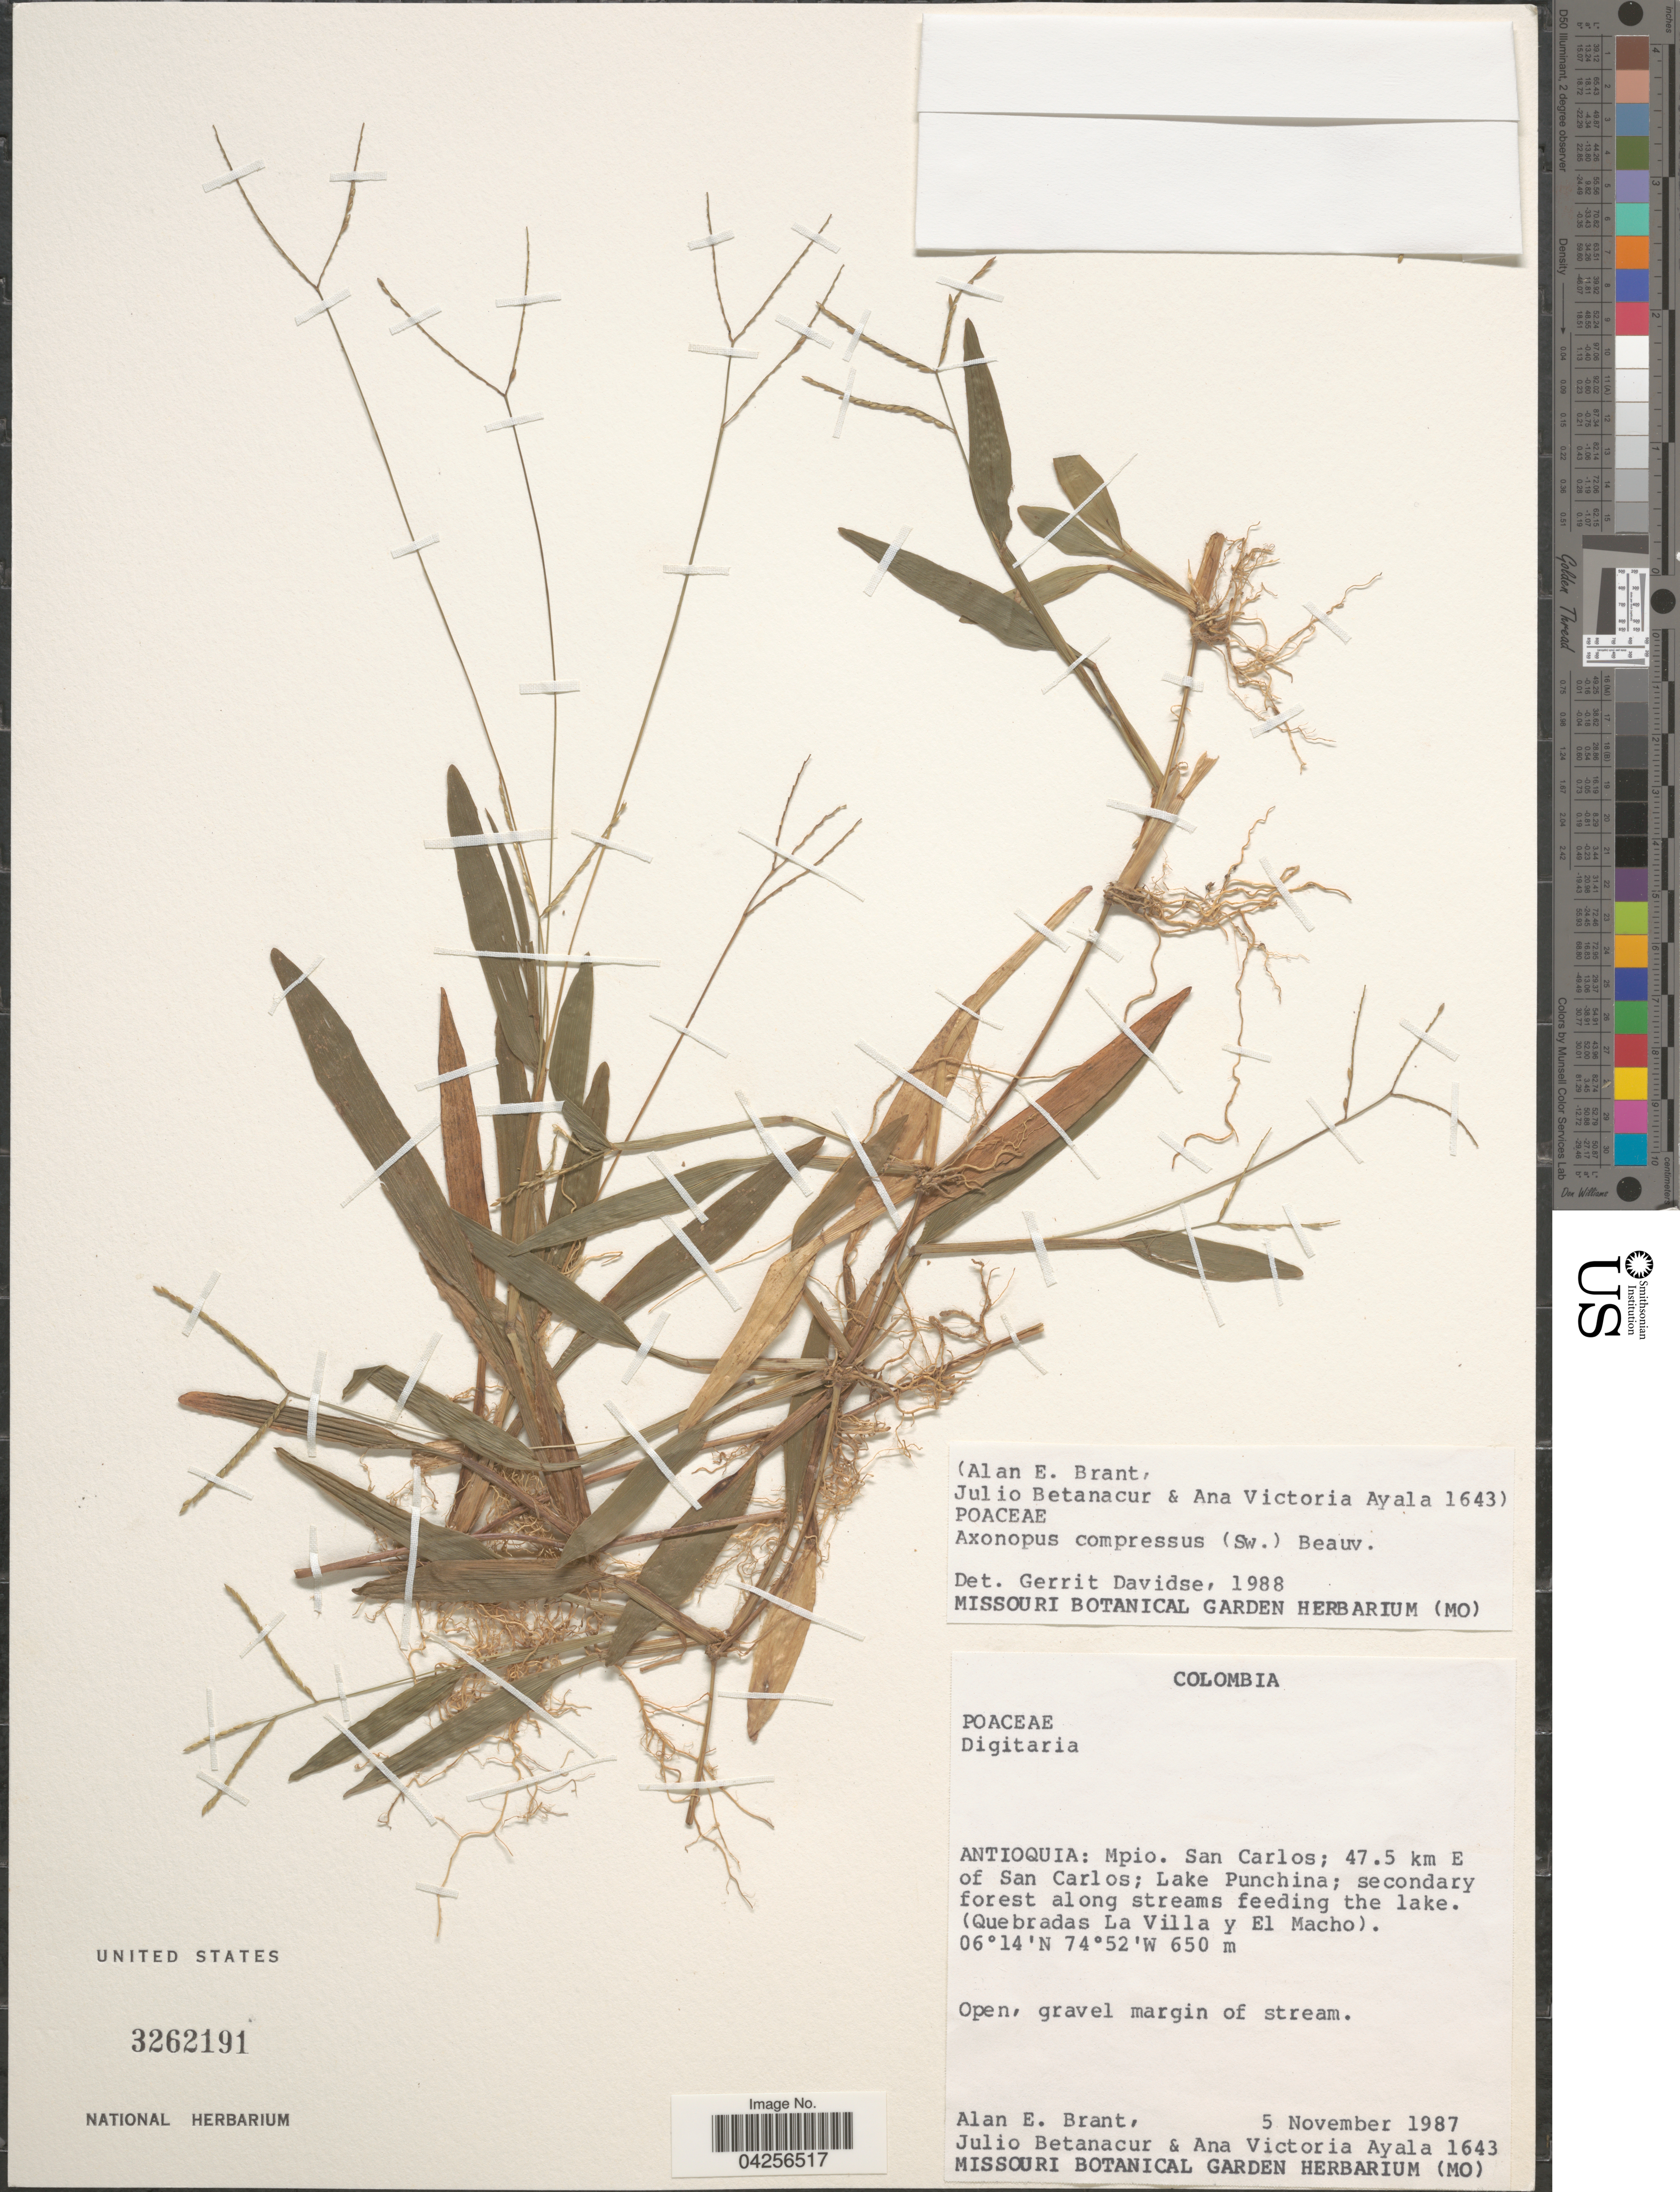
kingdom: Plantae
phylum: Tracheophyta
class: Liliopsida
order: Poales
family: Poaceae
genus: Axonopus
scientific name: Axonopus compressus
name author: (Sw.) P. Beauv.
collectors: A. Brant, J. Betanacur & A. V. Ayala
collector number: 1643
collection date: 1987-11-05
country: Colombia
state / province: Antioquia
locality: Mpio. San Carlos; 47.5 km E of San Carlos; Lake Punchina; secondary forest along streams feeding the lake. (Quebradas La Villa y El Macho).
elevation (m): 650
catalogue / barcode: US 3262191